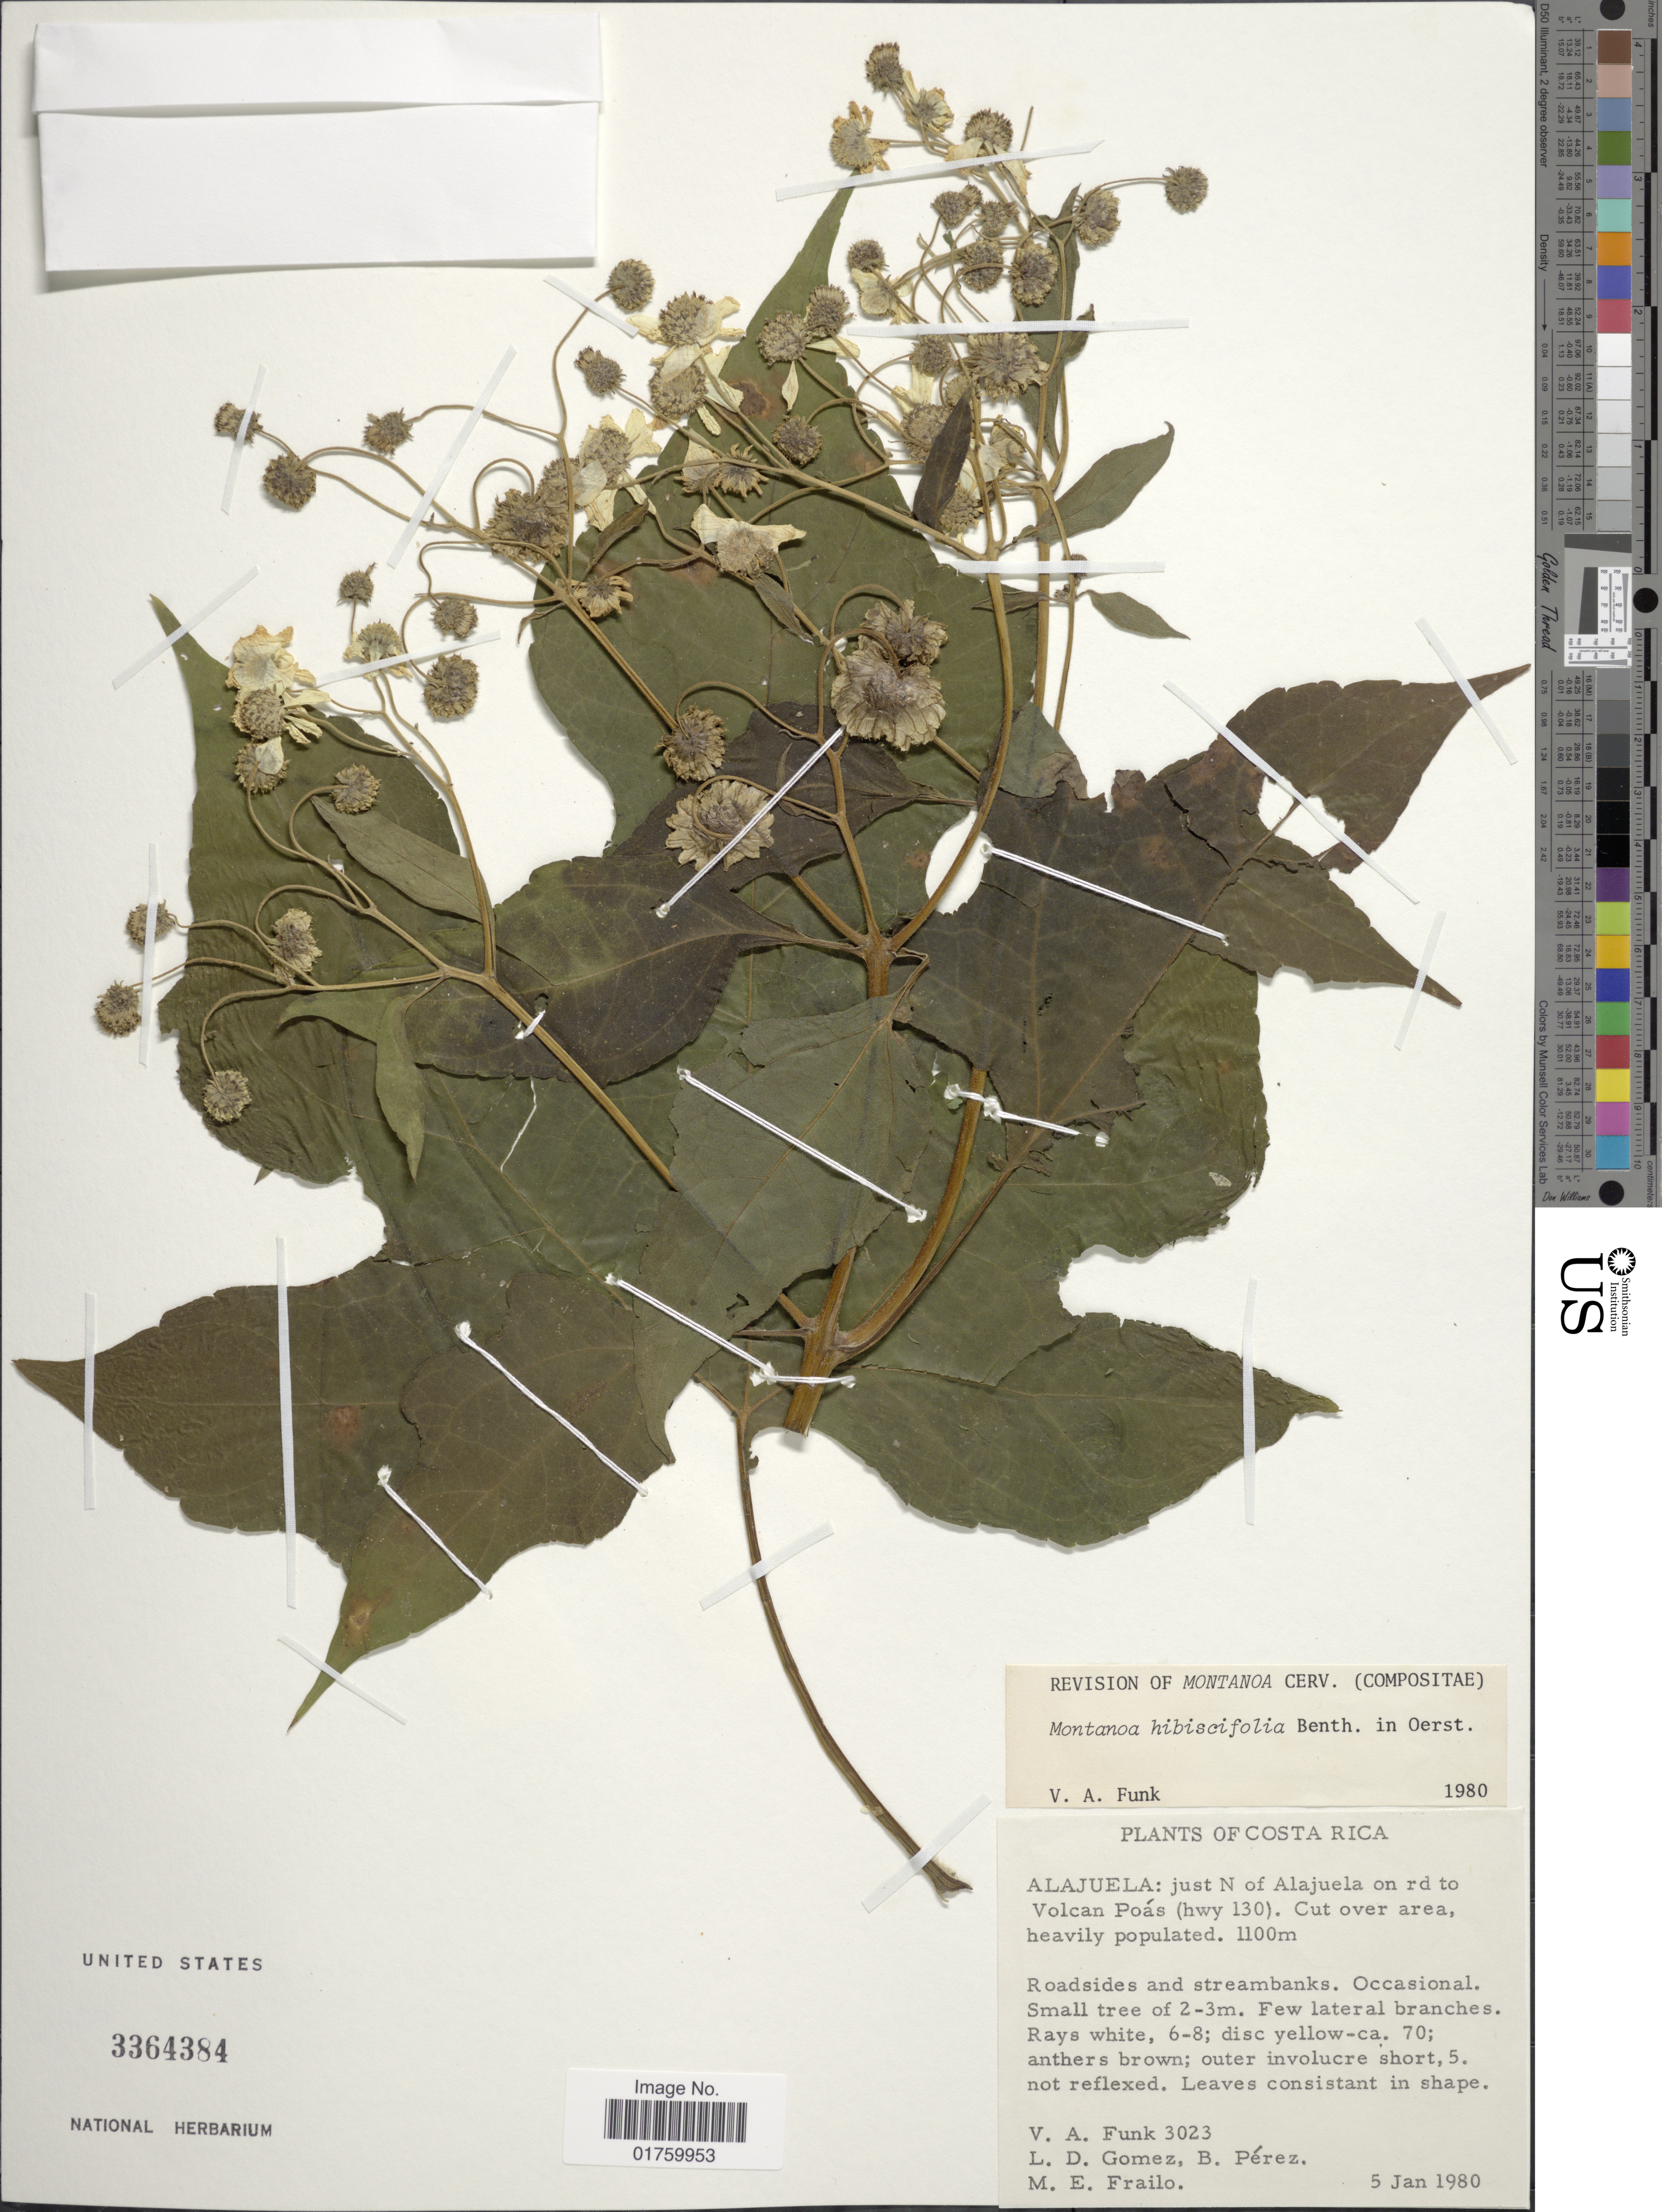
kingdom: Plantae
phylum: Tracheophyta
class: Magnoliopsida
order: Asterales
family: Asteraceae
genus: Montanoa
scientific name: Montanoa hibiscifolia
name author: Benth.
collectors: V. Funk, L. D. Gómez, B. Pérez & G. M. Fraileo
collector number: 3023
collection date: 1980-01-05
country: Costa Rica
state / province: Alajuela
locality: Just N of Alajuela on rd to Volcan Poas (hwy 130)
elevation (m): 1100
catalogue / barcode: US 3364384